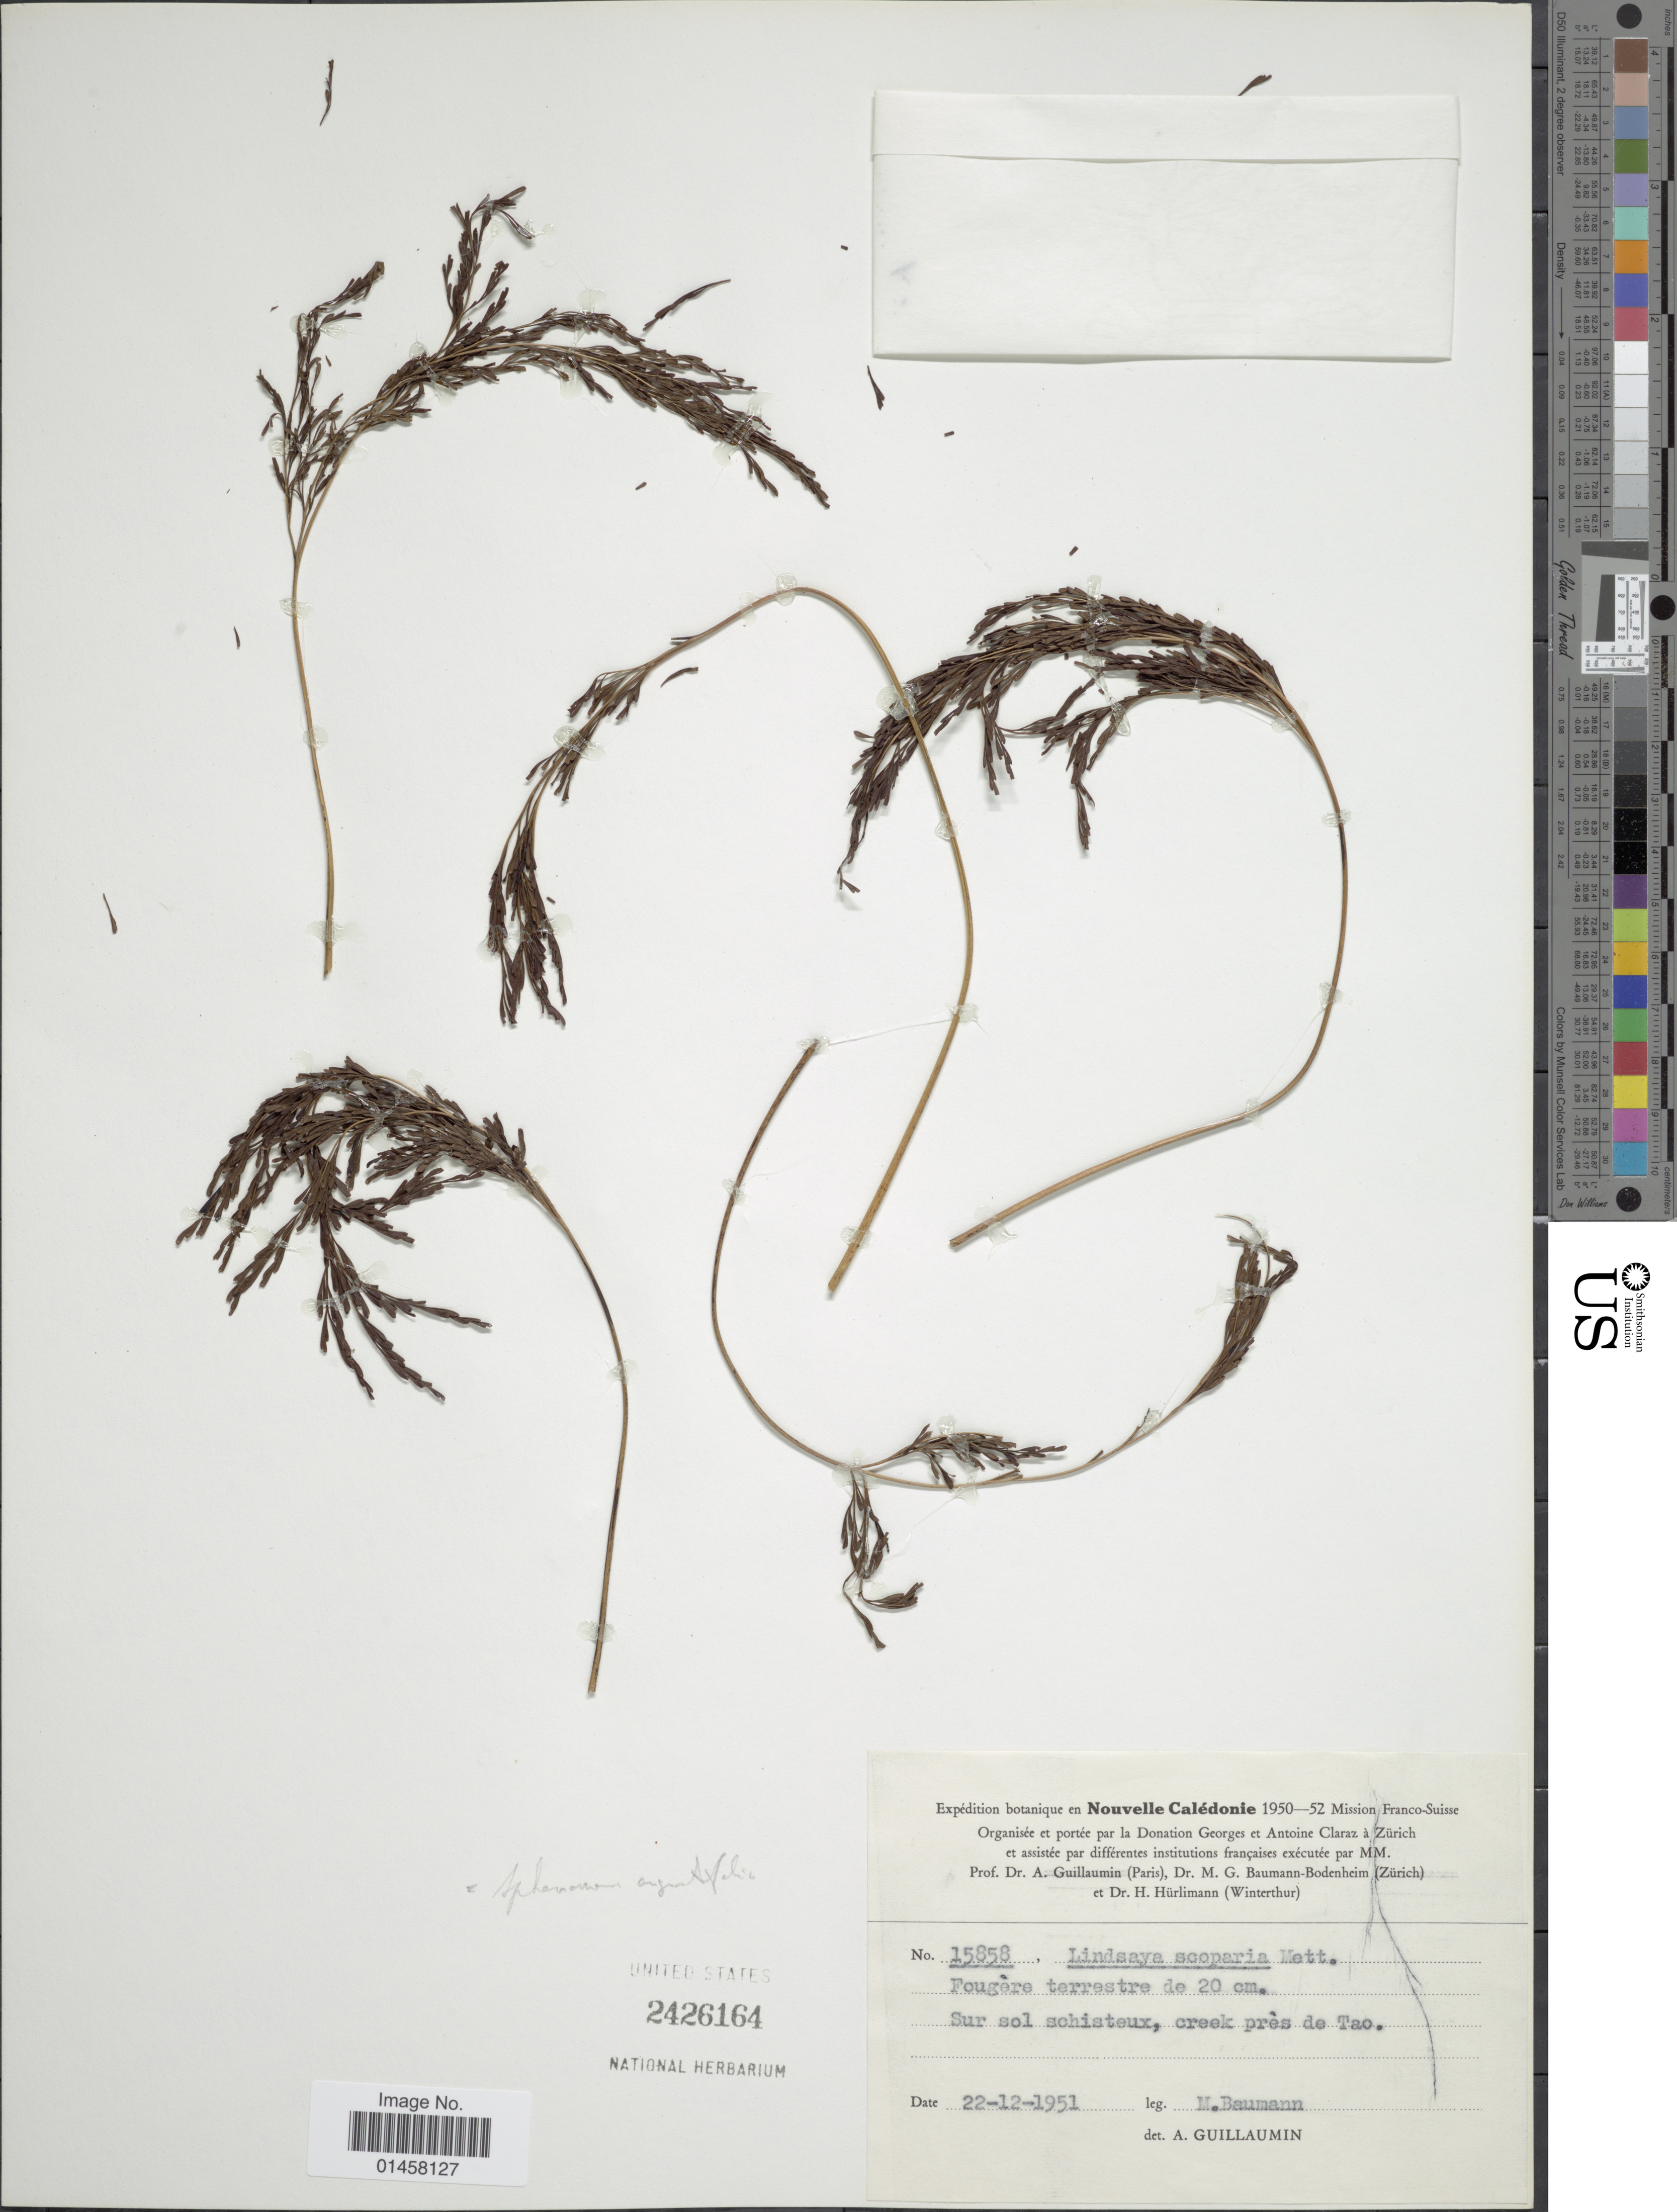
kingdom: Plantae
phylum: Tracheophyta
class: Polypodiopsida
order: Polypodiales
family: Lindsaeaceae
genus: Sphenomeris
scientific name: Sphenomeris angustifolia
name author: (Bernh.) Brownlie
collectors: M. Baumann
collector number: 15858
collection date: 1951-12-22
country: New Caledonia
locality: Nouvelle Calédonie, Fougere terrestre, Sur sol schisteux, creek pres de Tao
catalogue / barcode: US 2426164